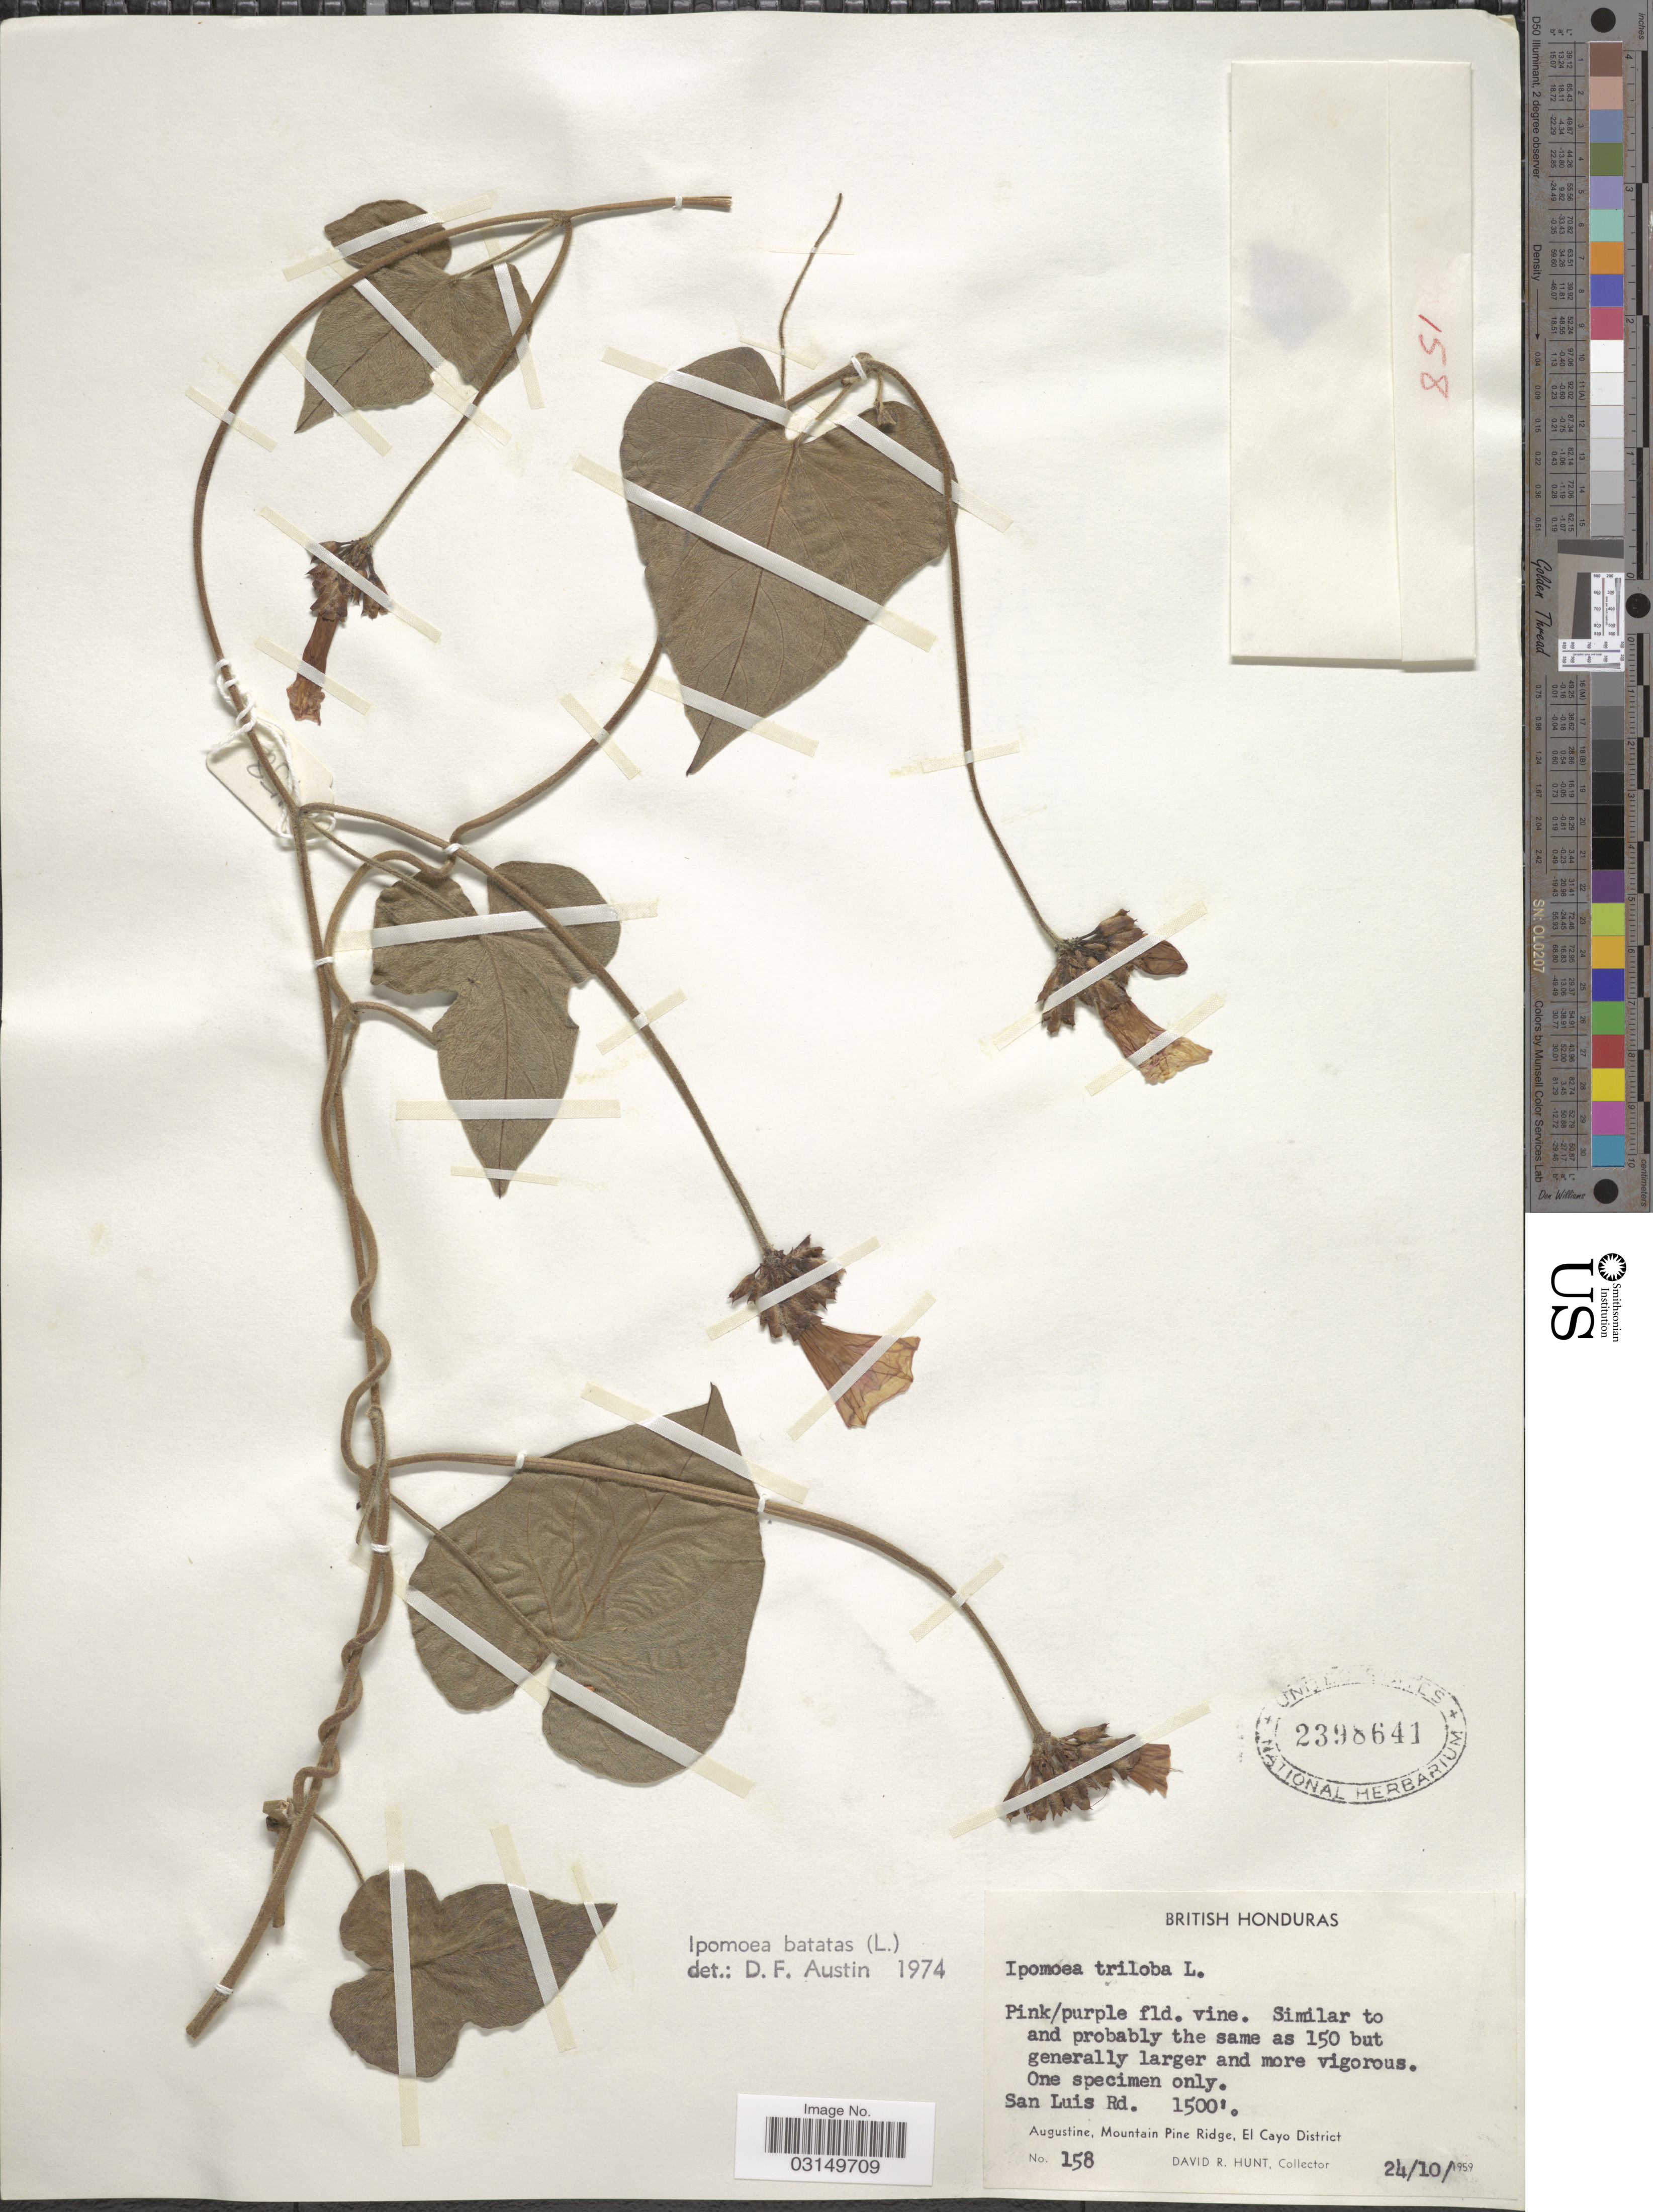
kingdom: Plantae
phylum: Tracheophyta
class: Magnoliopsida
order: Solanales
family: Convolvulaceae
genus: Ipomoea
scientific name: Ipomoea batatas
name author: (L.) Lam.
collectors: D. Hunt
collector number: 158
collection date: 1959-10-24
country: Belize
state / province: Cayo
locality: British Honduras, San Luis Rd., Augustine, Mountain Pine Ridge, El Cayo District.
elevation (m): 457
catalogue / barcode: US 2398641